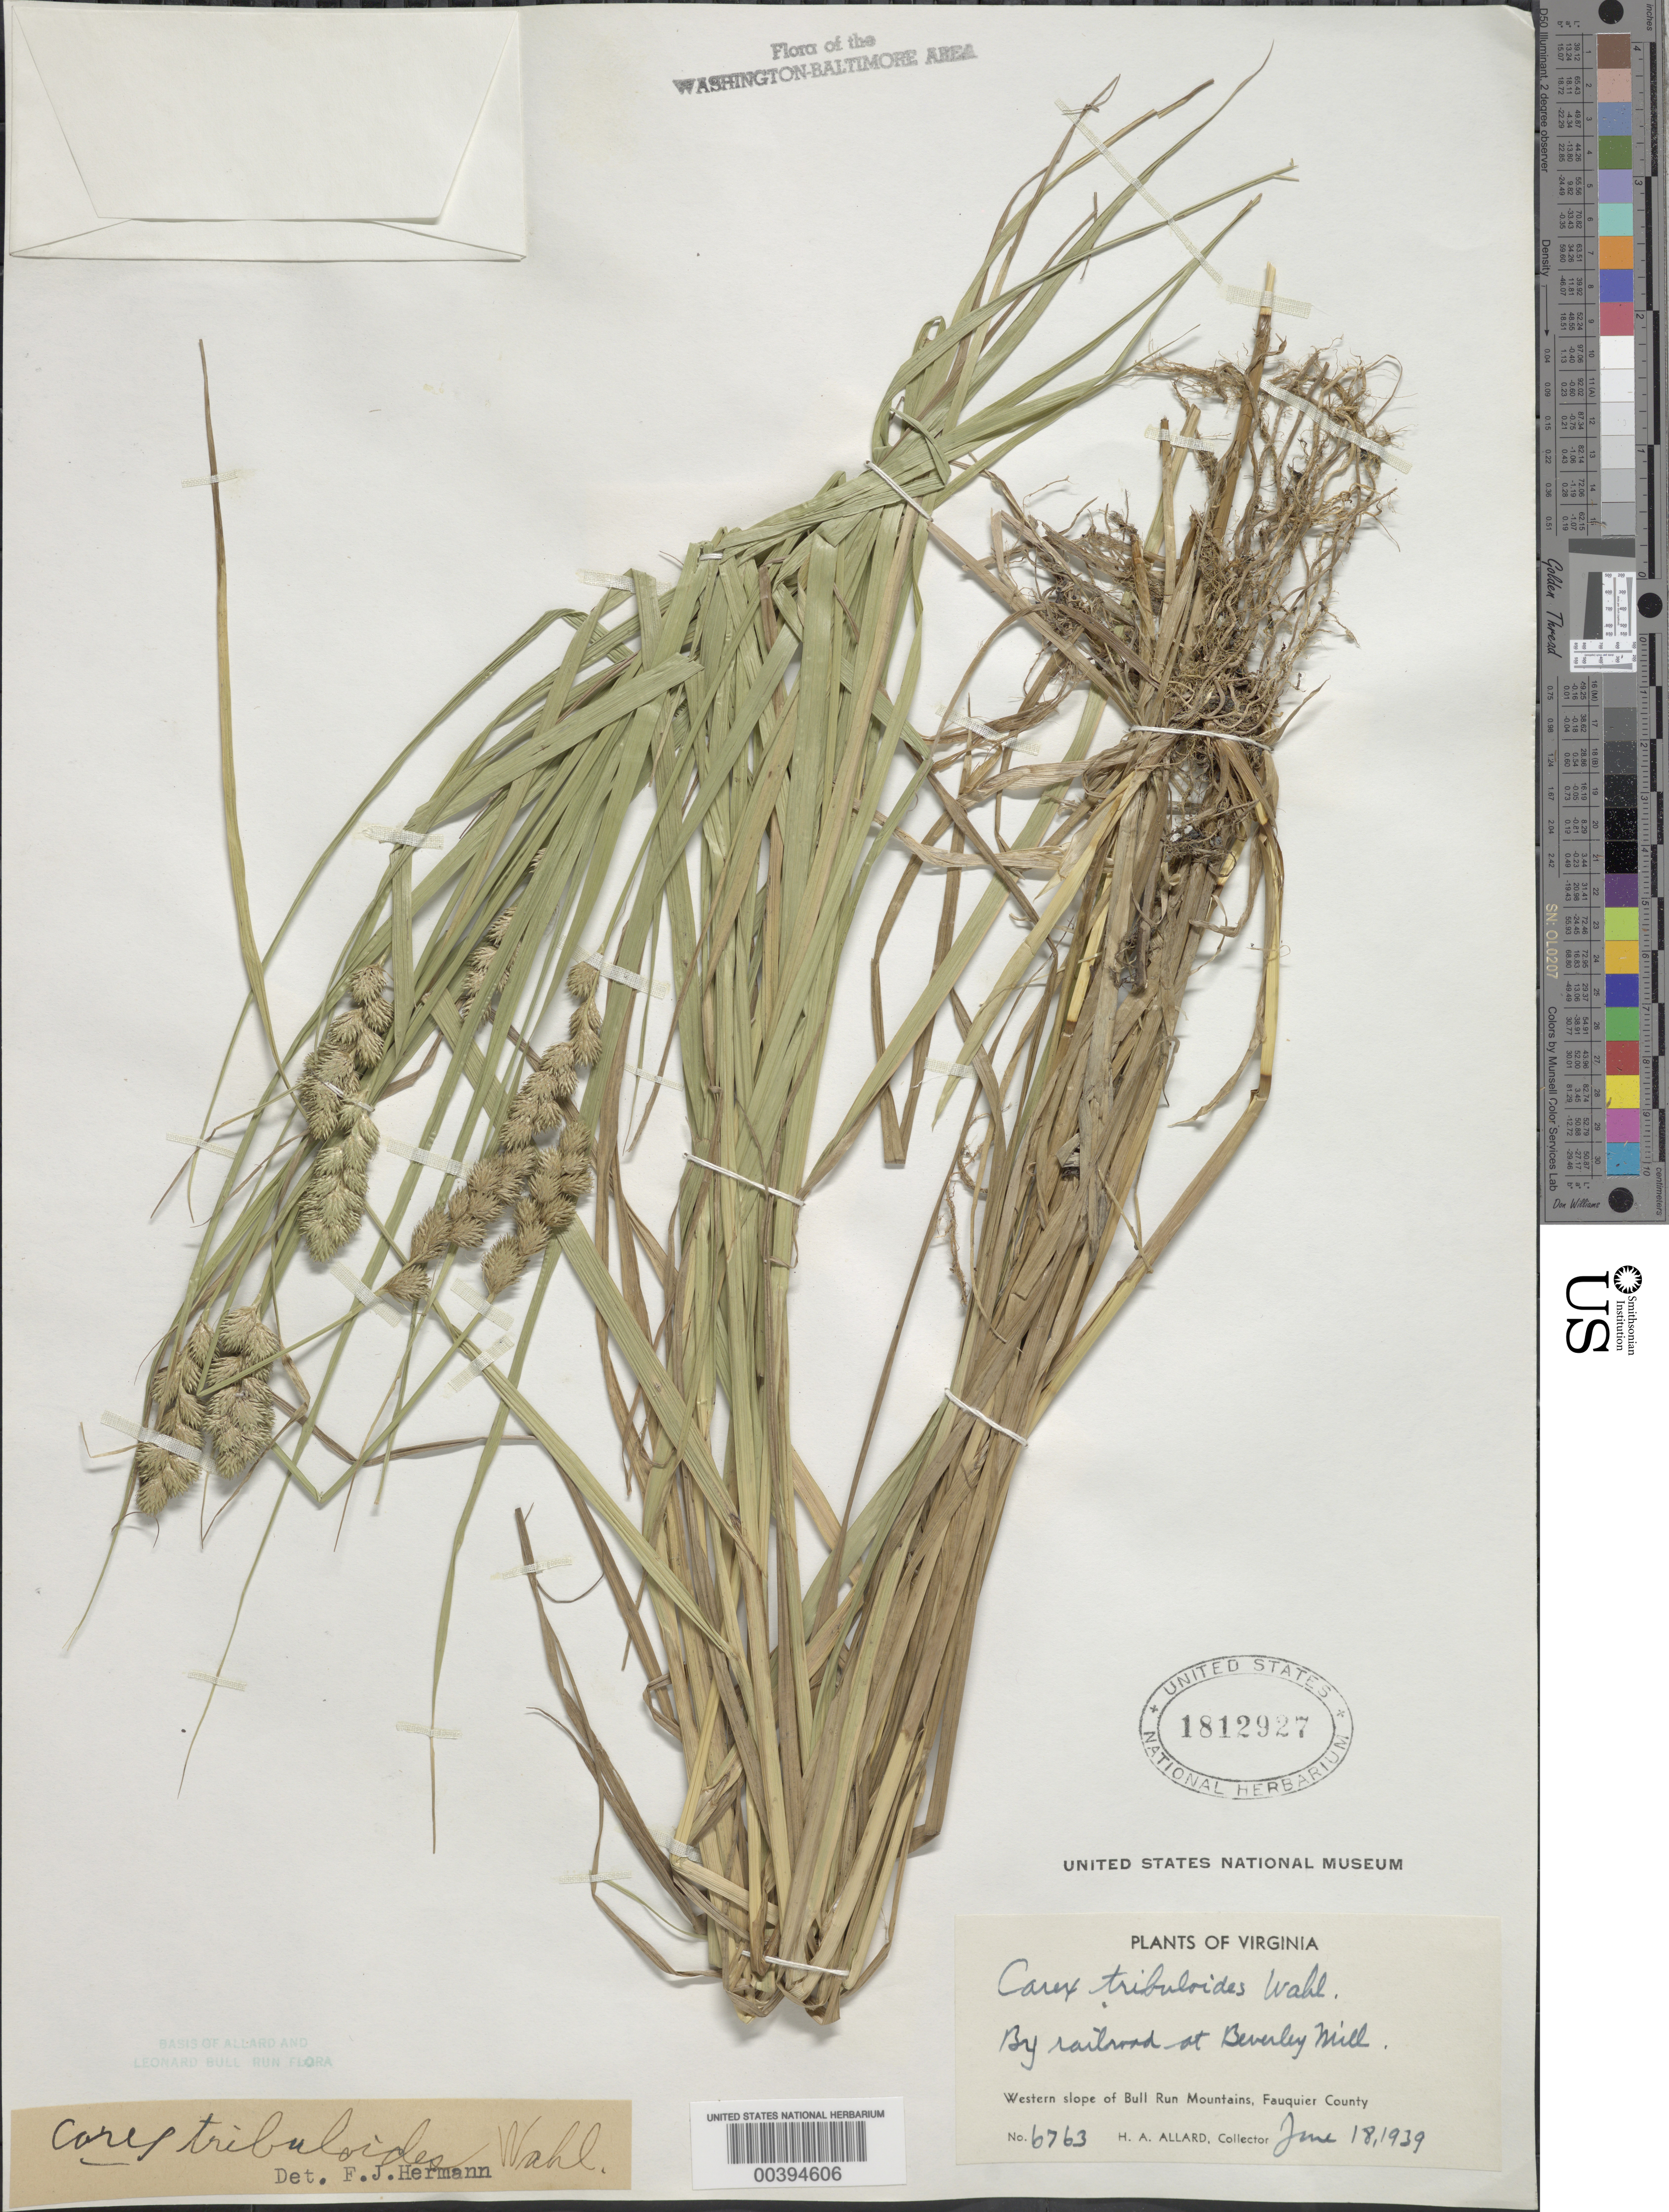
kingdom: Plantae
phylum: Tracheophyta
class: Liliopsida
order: Poales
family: Cyperaceae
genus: Carex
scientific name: Carex tribuloides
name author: Wahlenb.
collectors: H. A. Allard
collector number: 6763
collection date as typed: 18 Jun 1939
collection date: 1939-06-18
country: United States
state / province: Virginia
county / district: Fauquier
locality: Beverley Mill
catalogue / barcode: US 1812927